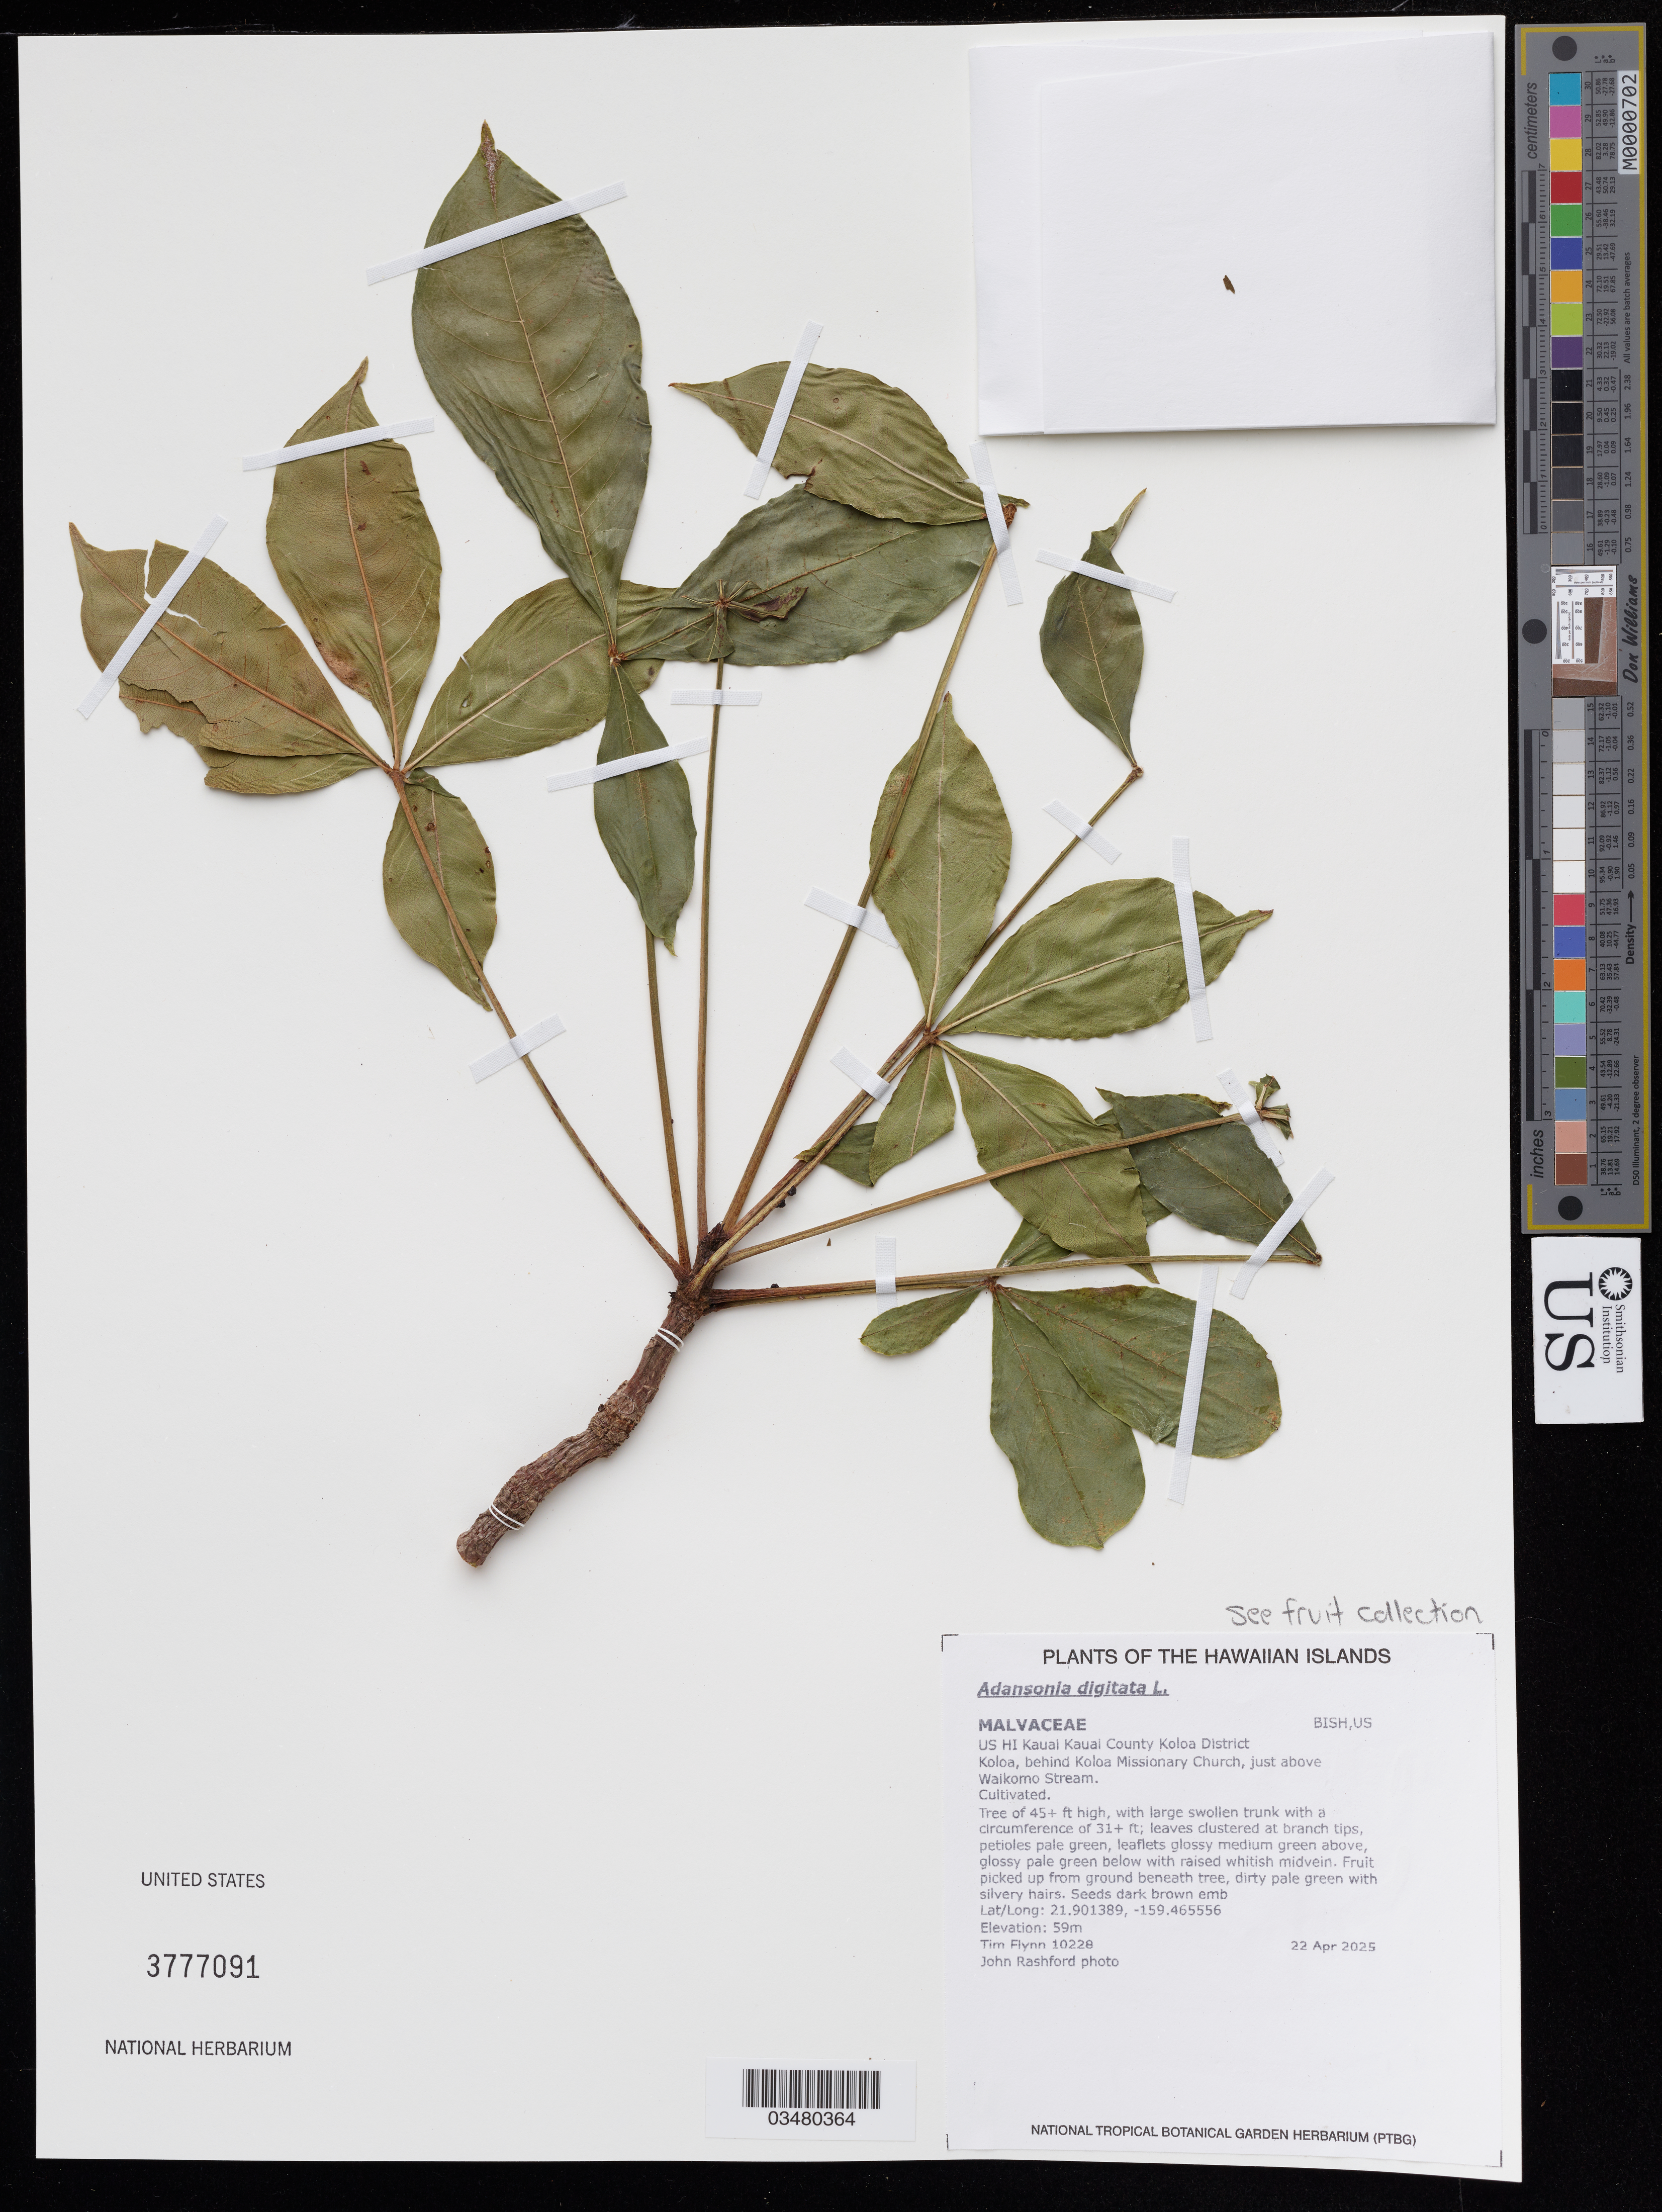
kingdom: Plantae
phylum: Tracheophyta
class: Magnoliopsida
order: Malvales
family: Malvaceae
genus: Adansonia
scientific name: Adansonia digitata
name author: L.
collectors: T. W. Flynn & J. Rashford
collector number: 10228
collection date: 2025-04-22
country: United States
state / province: Hawaii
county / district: Kaua'i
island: Kaua'i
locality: Koloa District, behind Koloa Missionary Church, just above Waikomo Stream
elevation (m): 59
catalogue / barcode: US 3777091